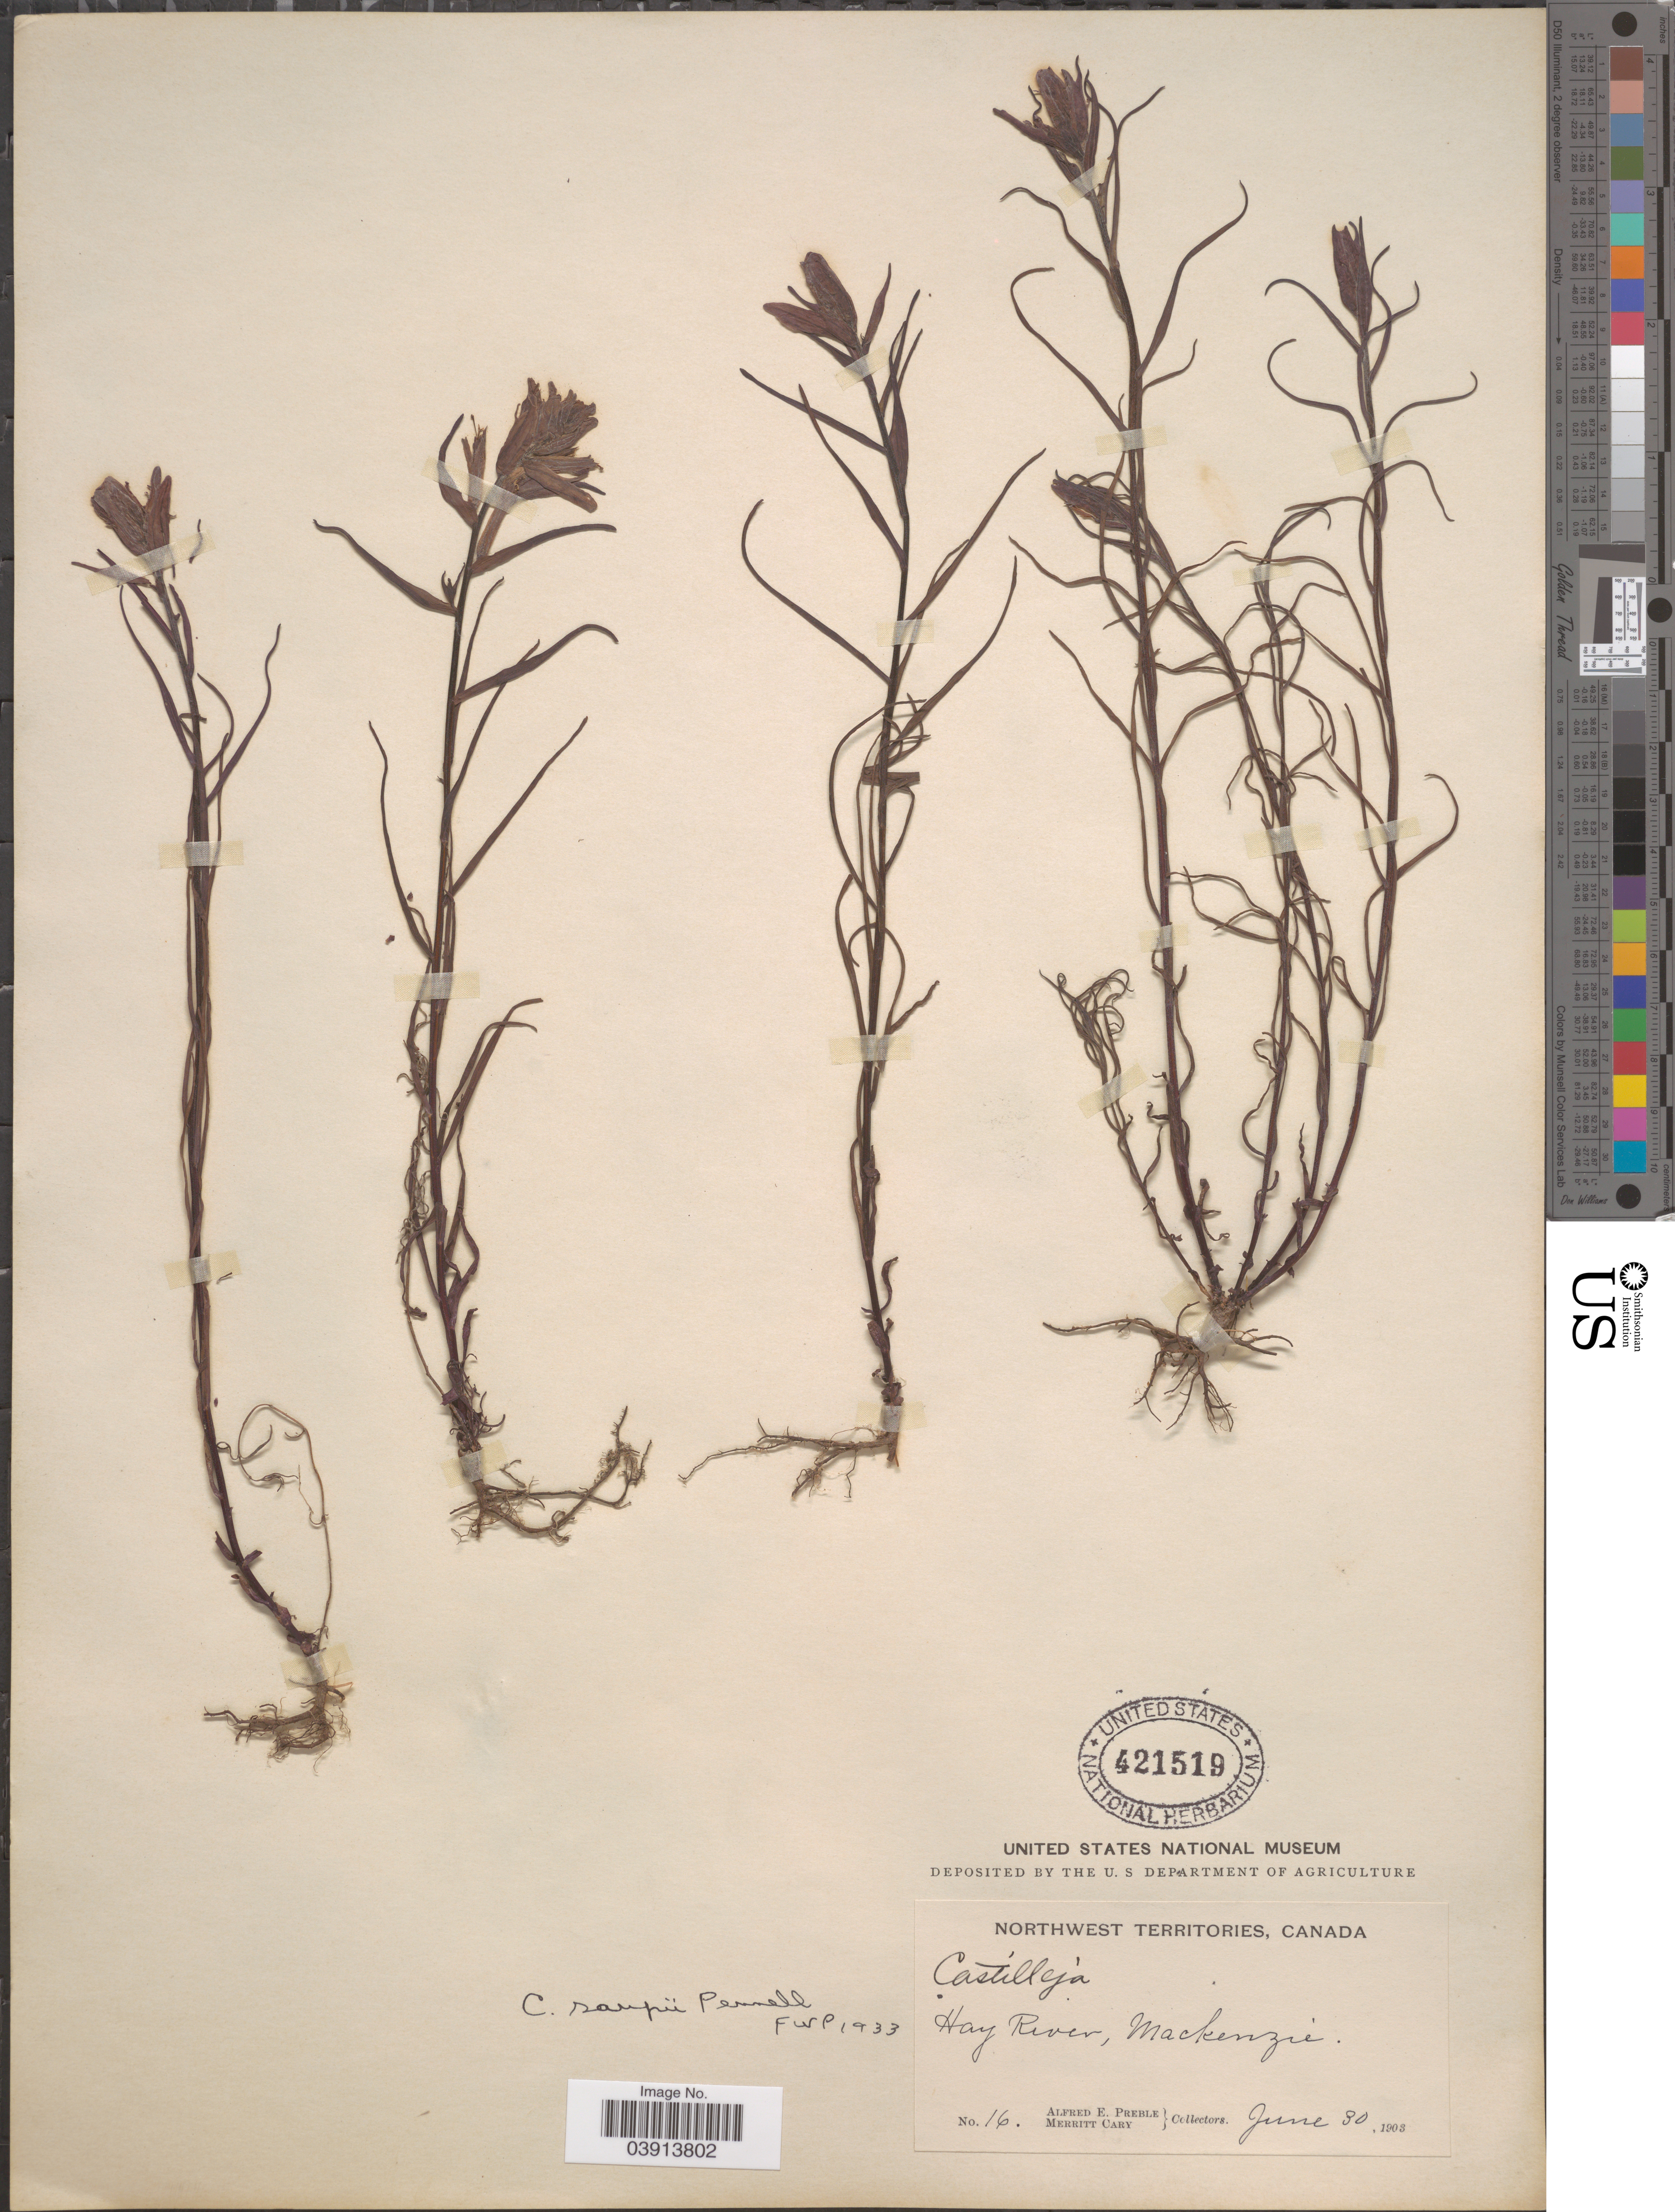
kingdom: Plantae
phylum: Tracheophyta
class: Magnoliopsida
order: Lamiales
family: Orobanchaceae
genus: Castilleja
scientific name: Castilleja raupii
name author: Pennell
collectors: A. Preble & M. Cary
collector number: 16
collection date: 1903-06-30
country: Canada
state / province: Northwest Territories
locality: Hay River, Mackenzie.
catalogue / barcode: US 421519